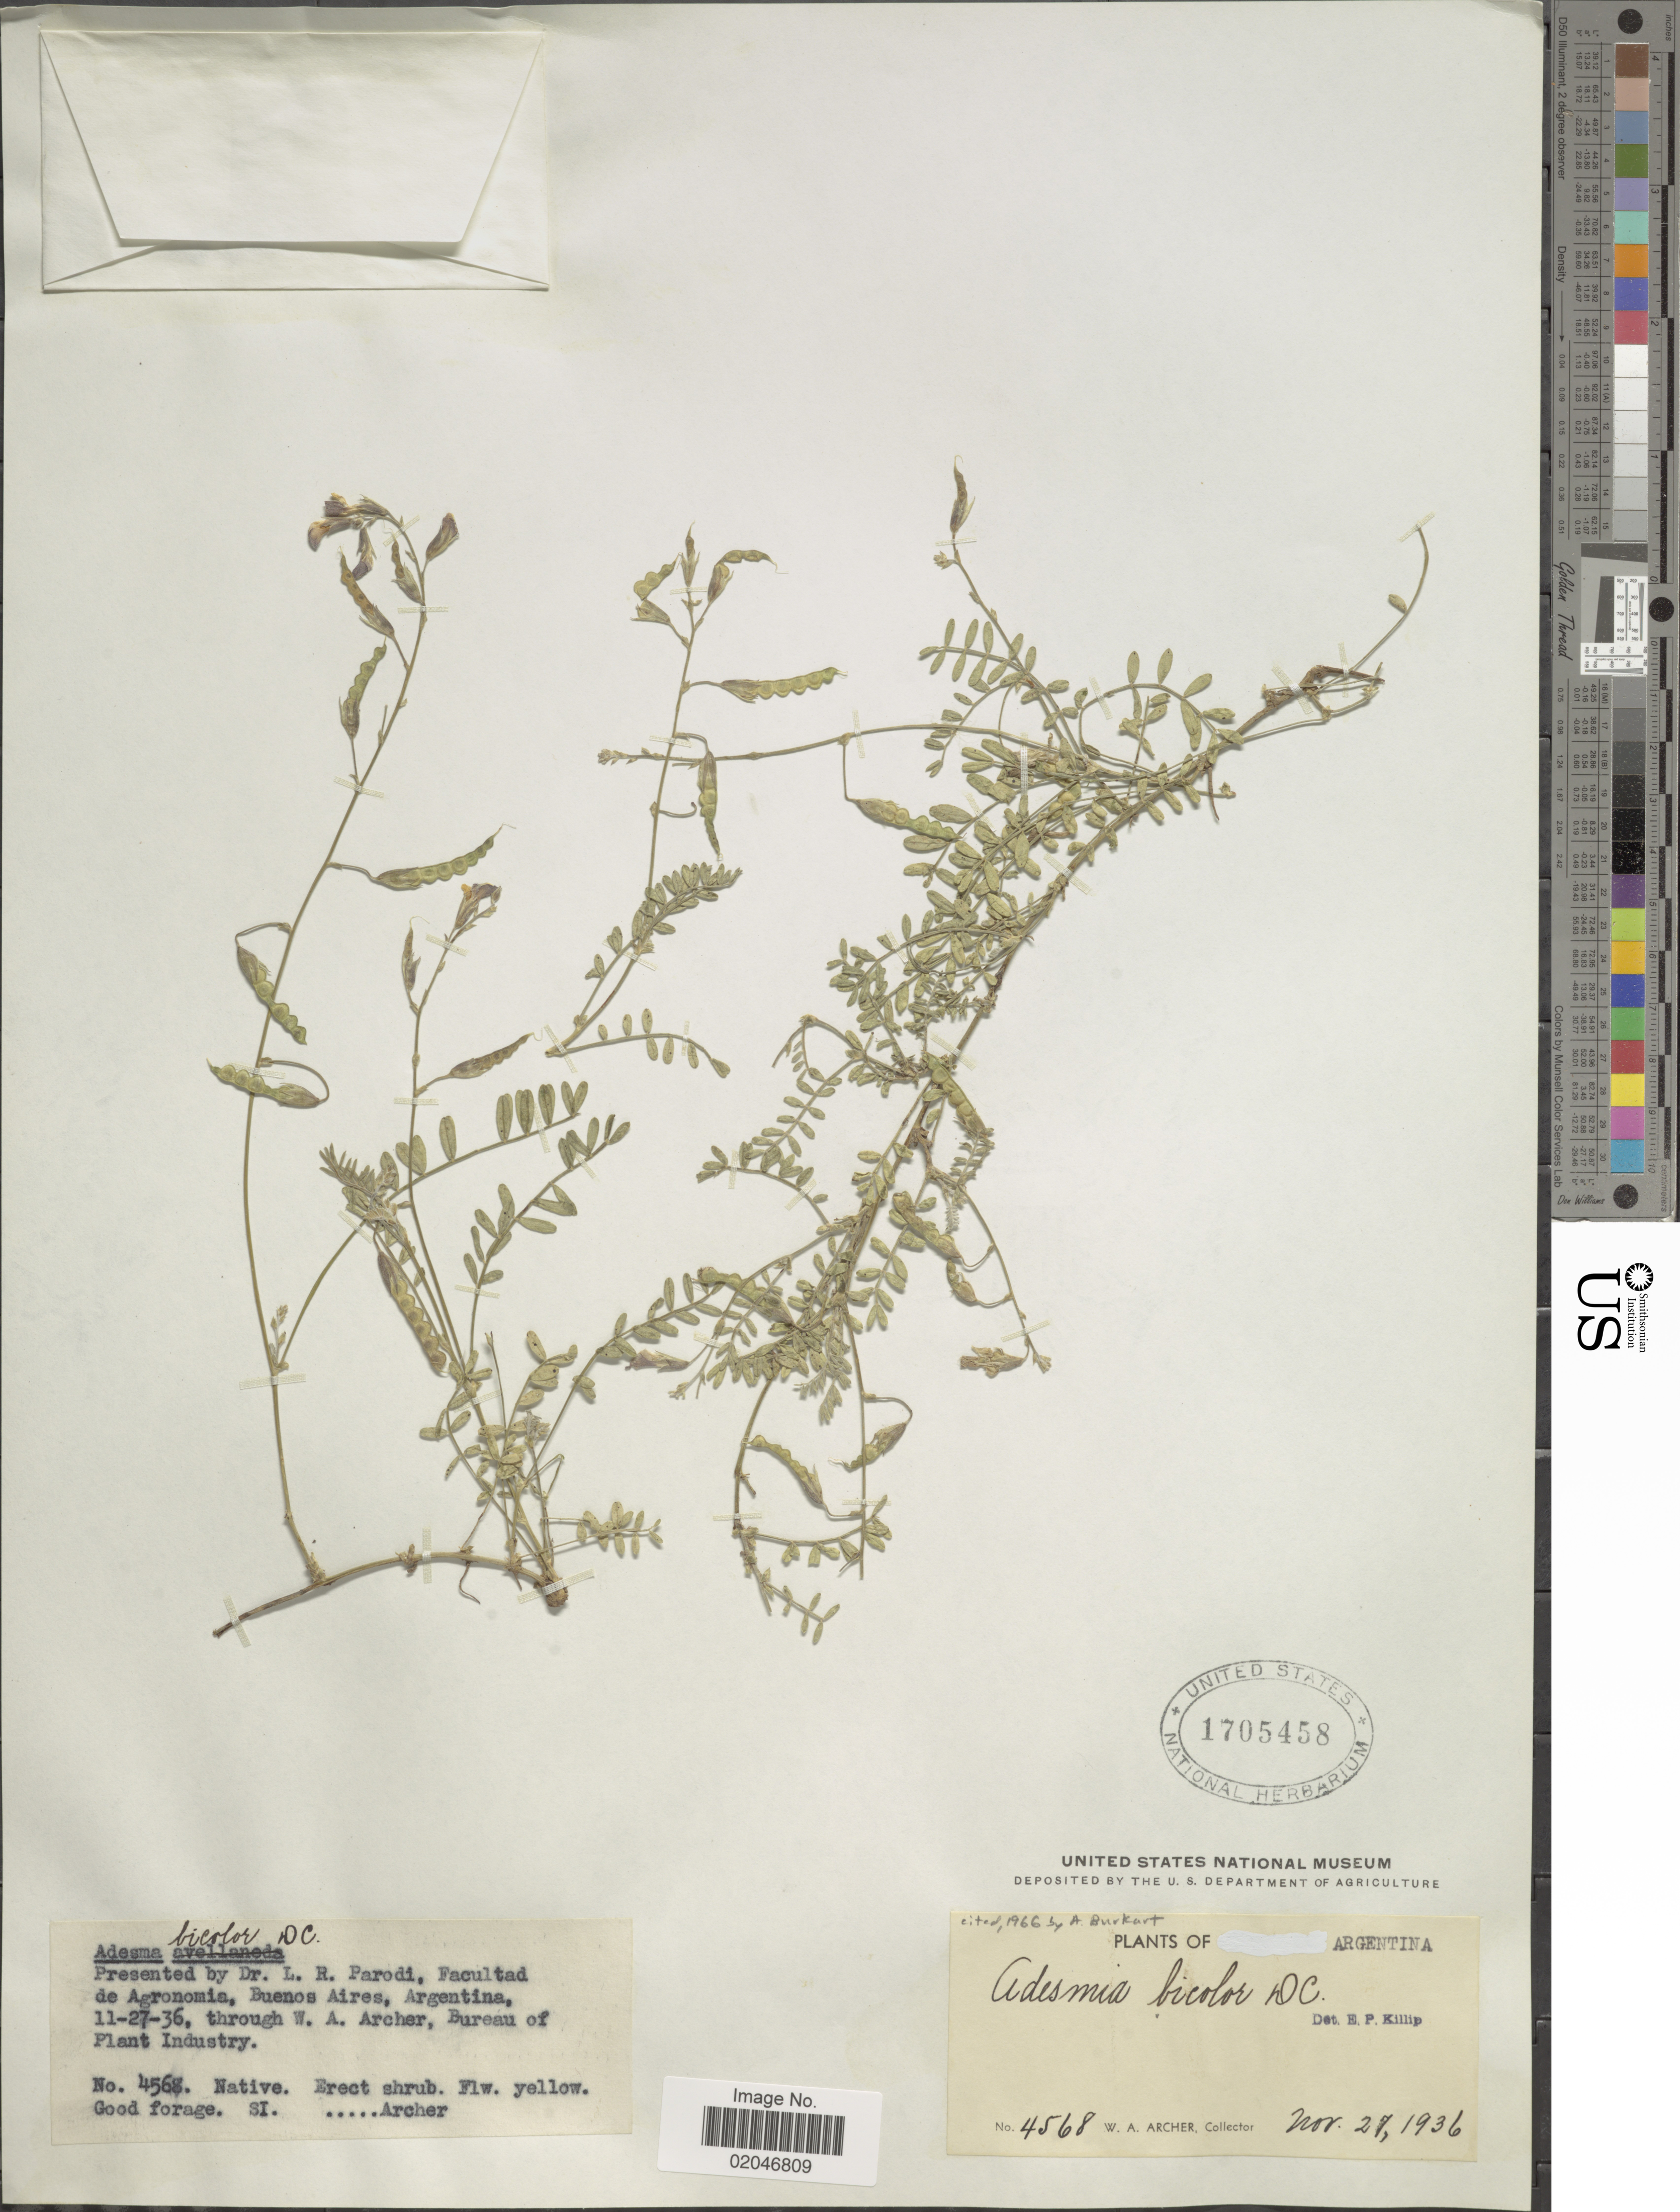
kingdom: Plantae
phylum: Tracheophyta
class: Magnoliopsida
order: Fabales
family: Fabaceae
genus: Adesmia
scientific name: Adesmia bicolor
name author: (Poir.) DC.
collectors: W. A. Archer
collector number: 4568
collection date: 1936-11-27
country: Argentina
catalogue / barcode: US 1705458